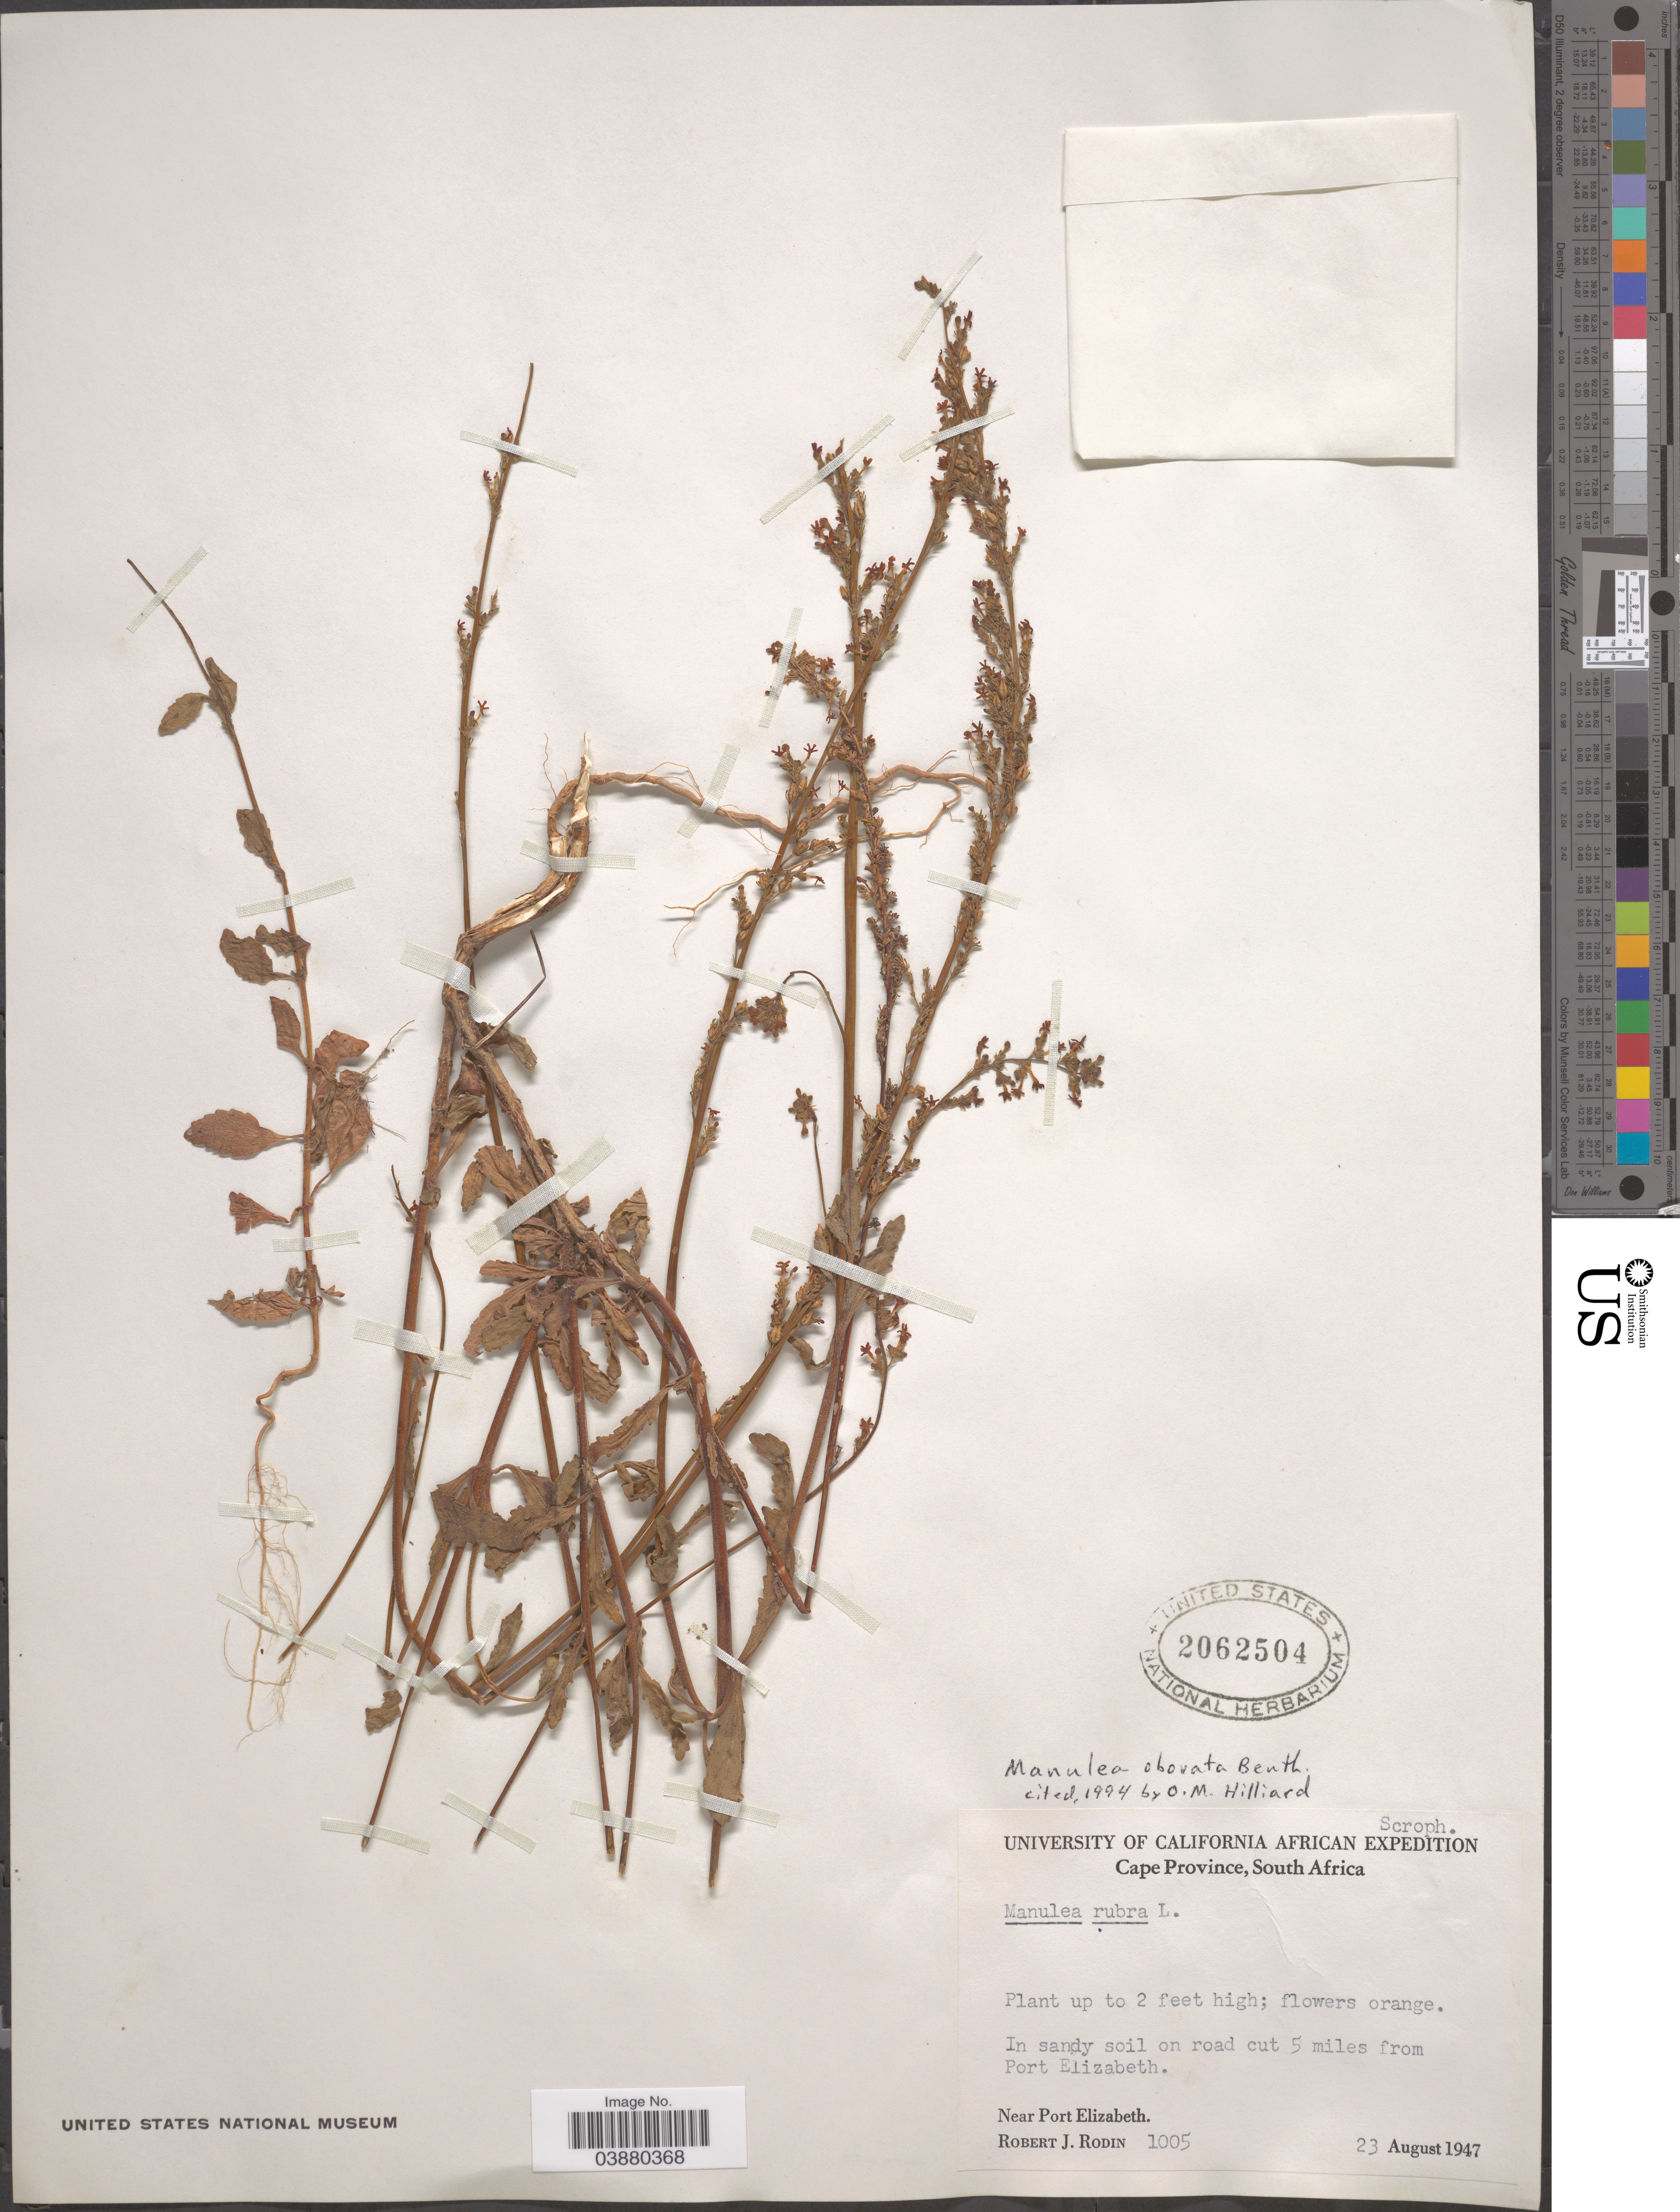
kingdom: Plantae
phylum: Tracheophyta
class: Magnoliopsida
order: Lamiales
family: Scrophulariaceae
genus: Manulea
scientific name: Manulea obovata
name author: Benth.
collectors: R. J. Rodin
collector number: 1005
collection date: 1947-08-23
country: South Africa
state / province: Eastern Cape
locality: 5 miles from Port Elizabeth.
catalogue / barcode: US 2062504